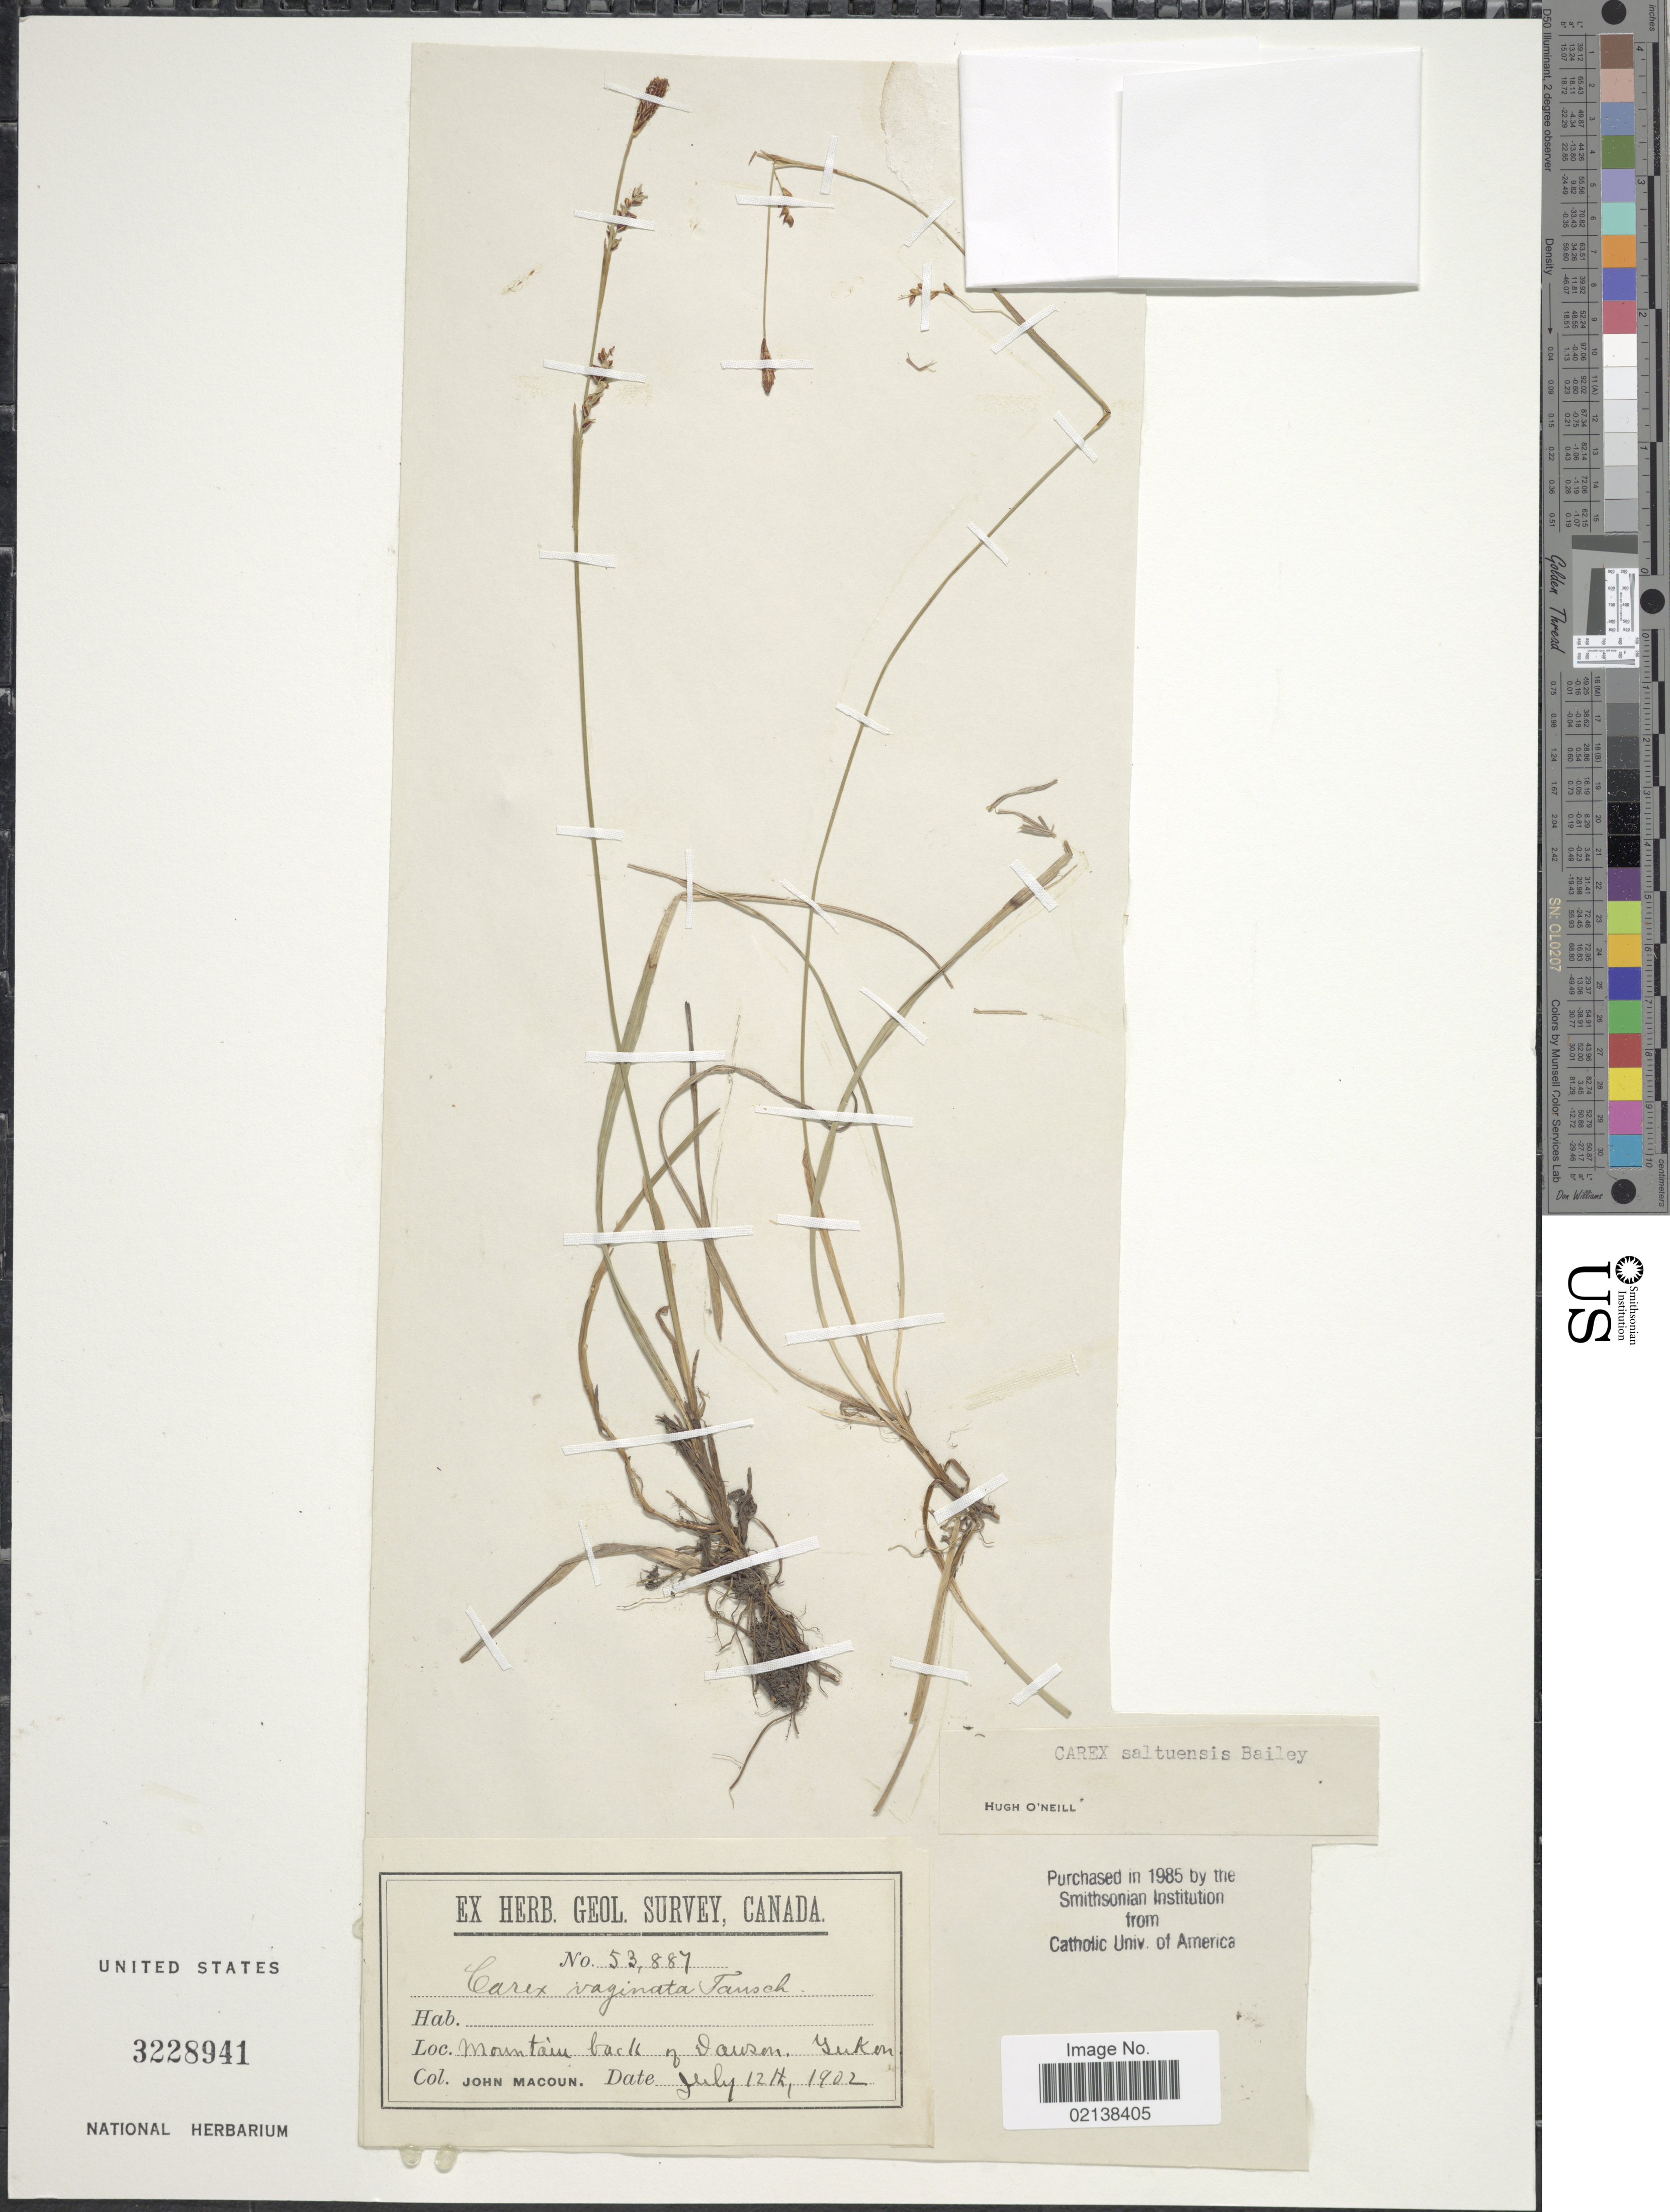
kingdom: Plantae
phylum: Tracheophyta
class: Liliopsida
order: Poales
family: Cyperaceae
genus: Carex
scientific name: Carex vaginata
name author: Tausch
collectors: J. Macoun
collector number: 53887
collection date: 1902-07-12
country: Canada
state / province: Yukon Territory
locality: Mountain back of Dawson, Yukon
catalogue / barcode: US 3228941